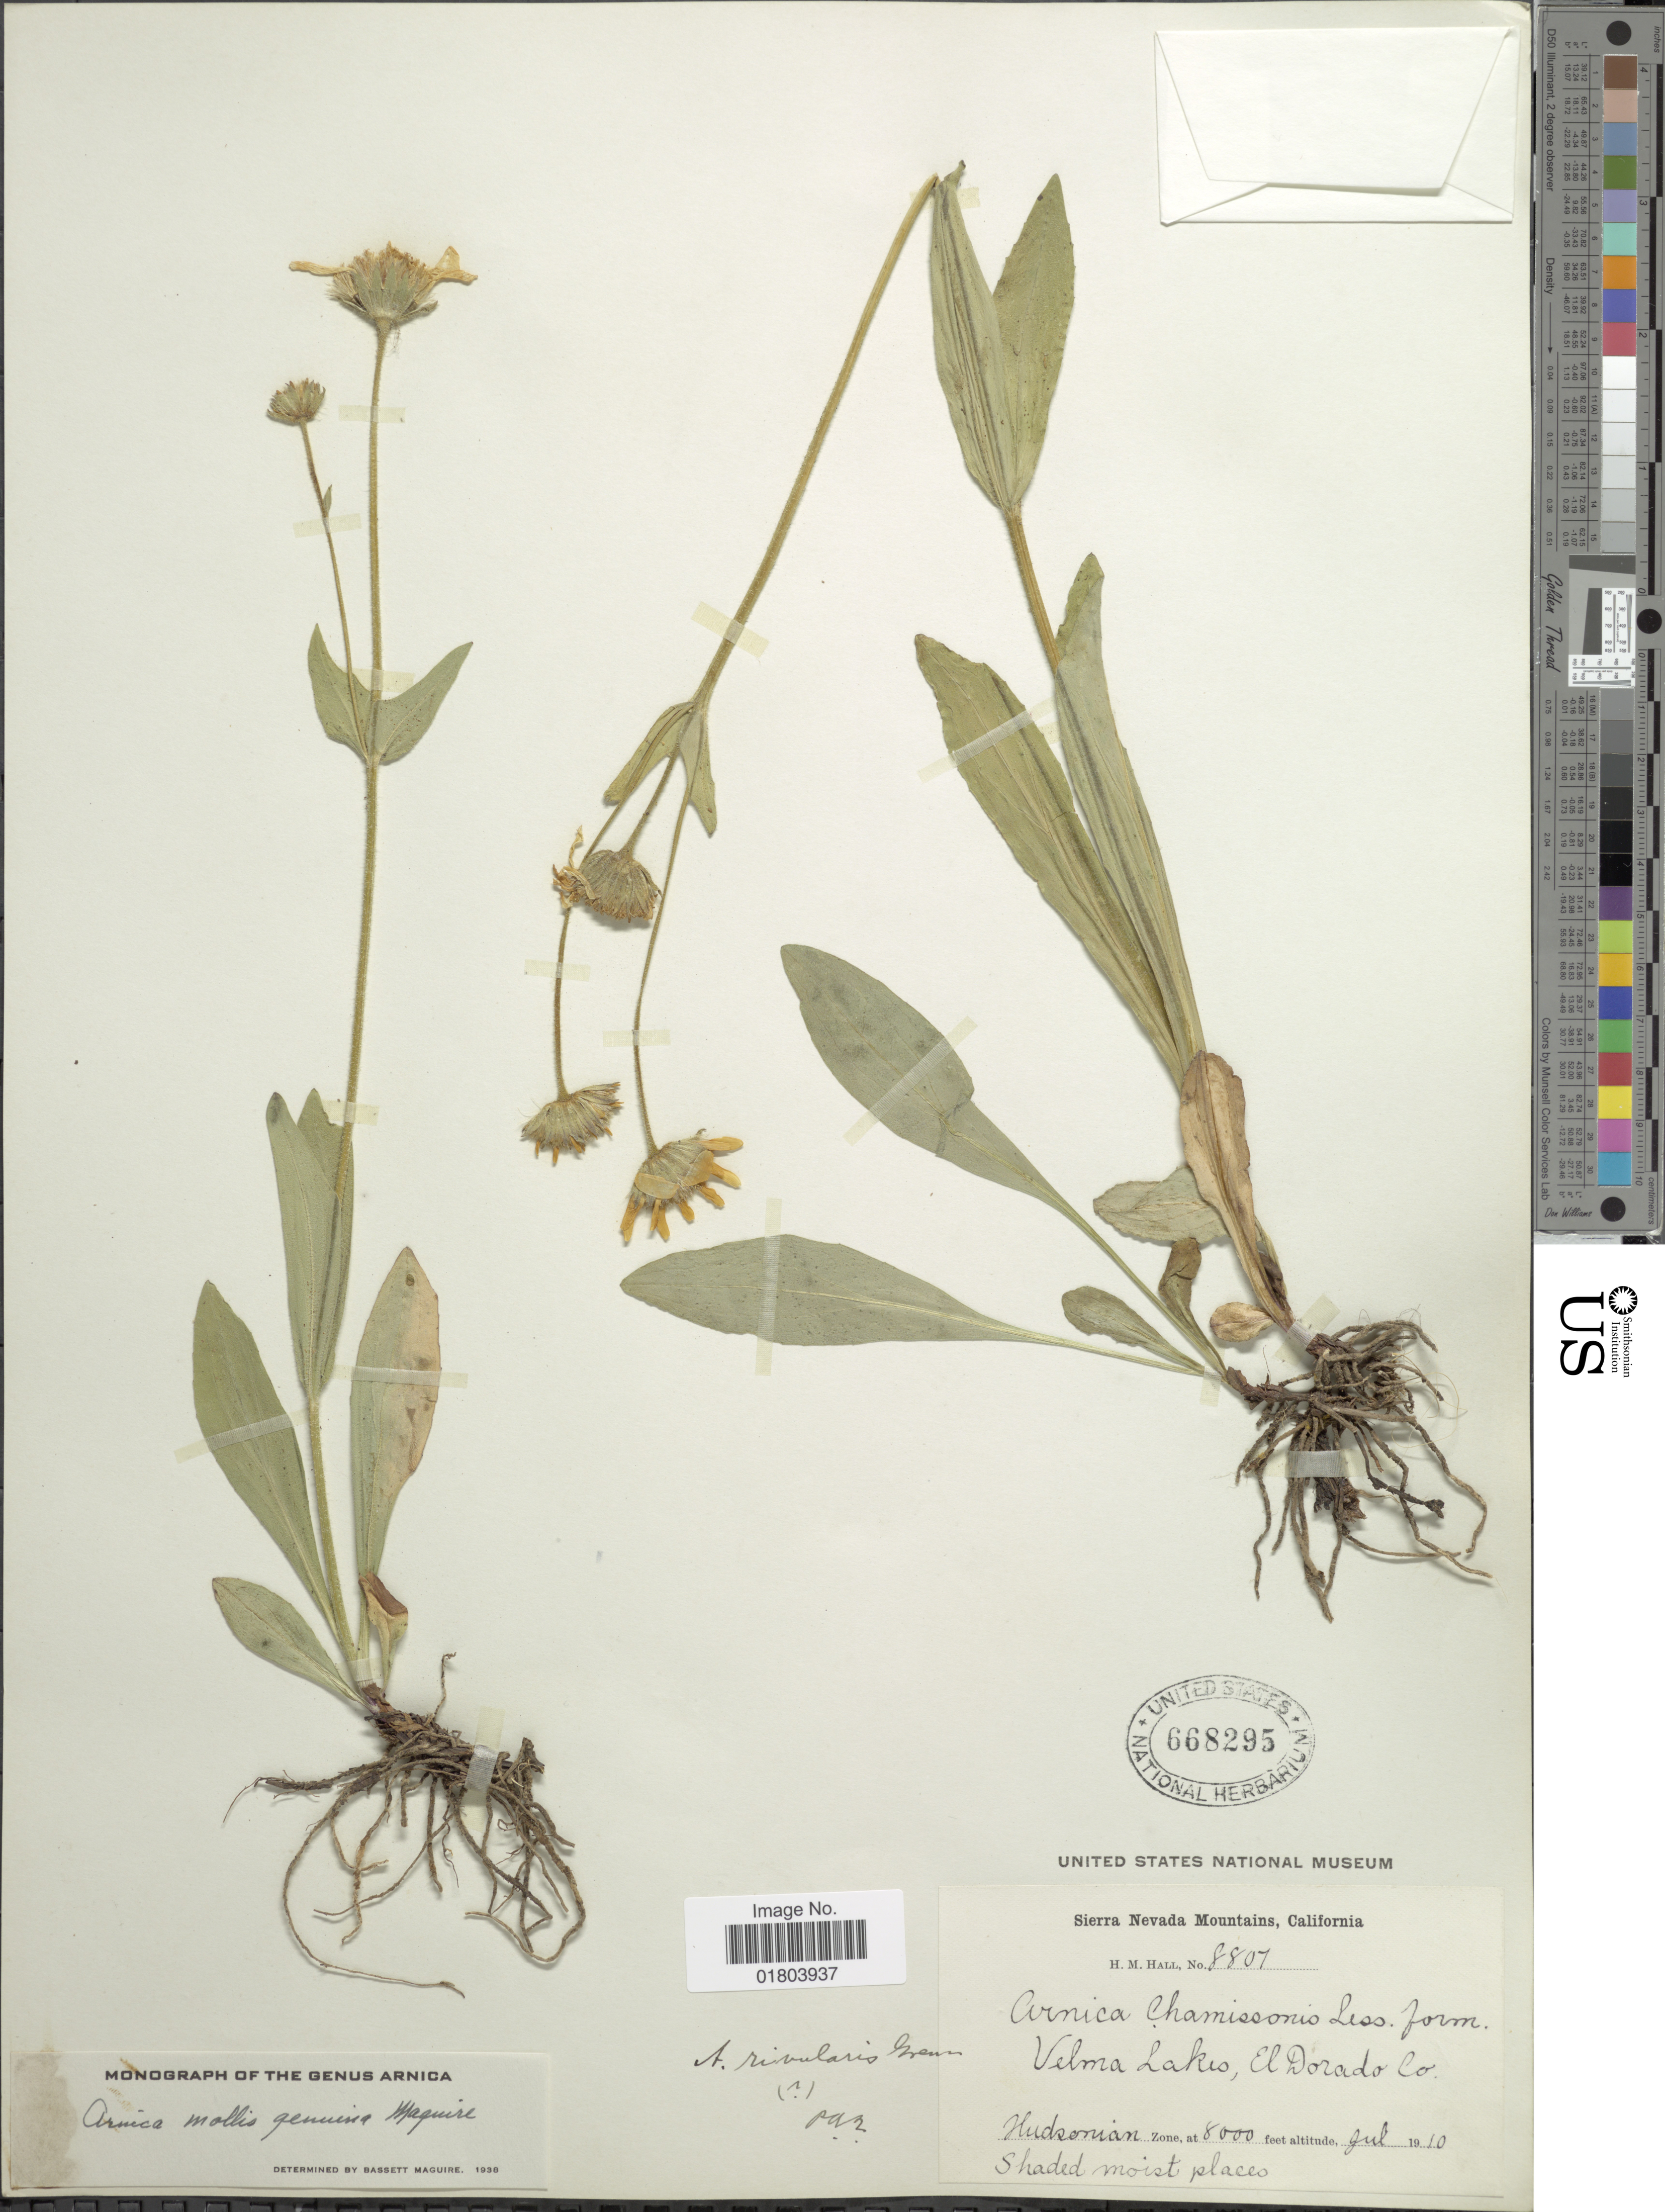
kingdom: Plantae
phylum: Tracheophyta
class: Magnoliopsida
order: Asterales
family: Asteraceae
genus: Arnica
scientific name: Arnica mollis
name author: Hook.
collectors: H. M. Hall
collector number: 8807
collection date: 1910-07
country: United States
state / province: California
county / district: El Dorado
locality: Sierra Nevada Mountains, Velma Lakes, El Dorado Co. Hudsonian Zone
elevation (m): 2438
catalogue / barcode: US 668295